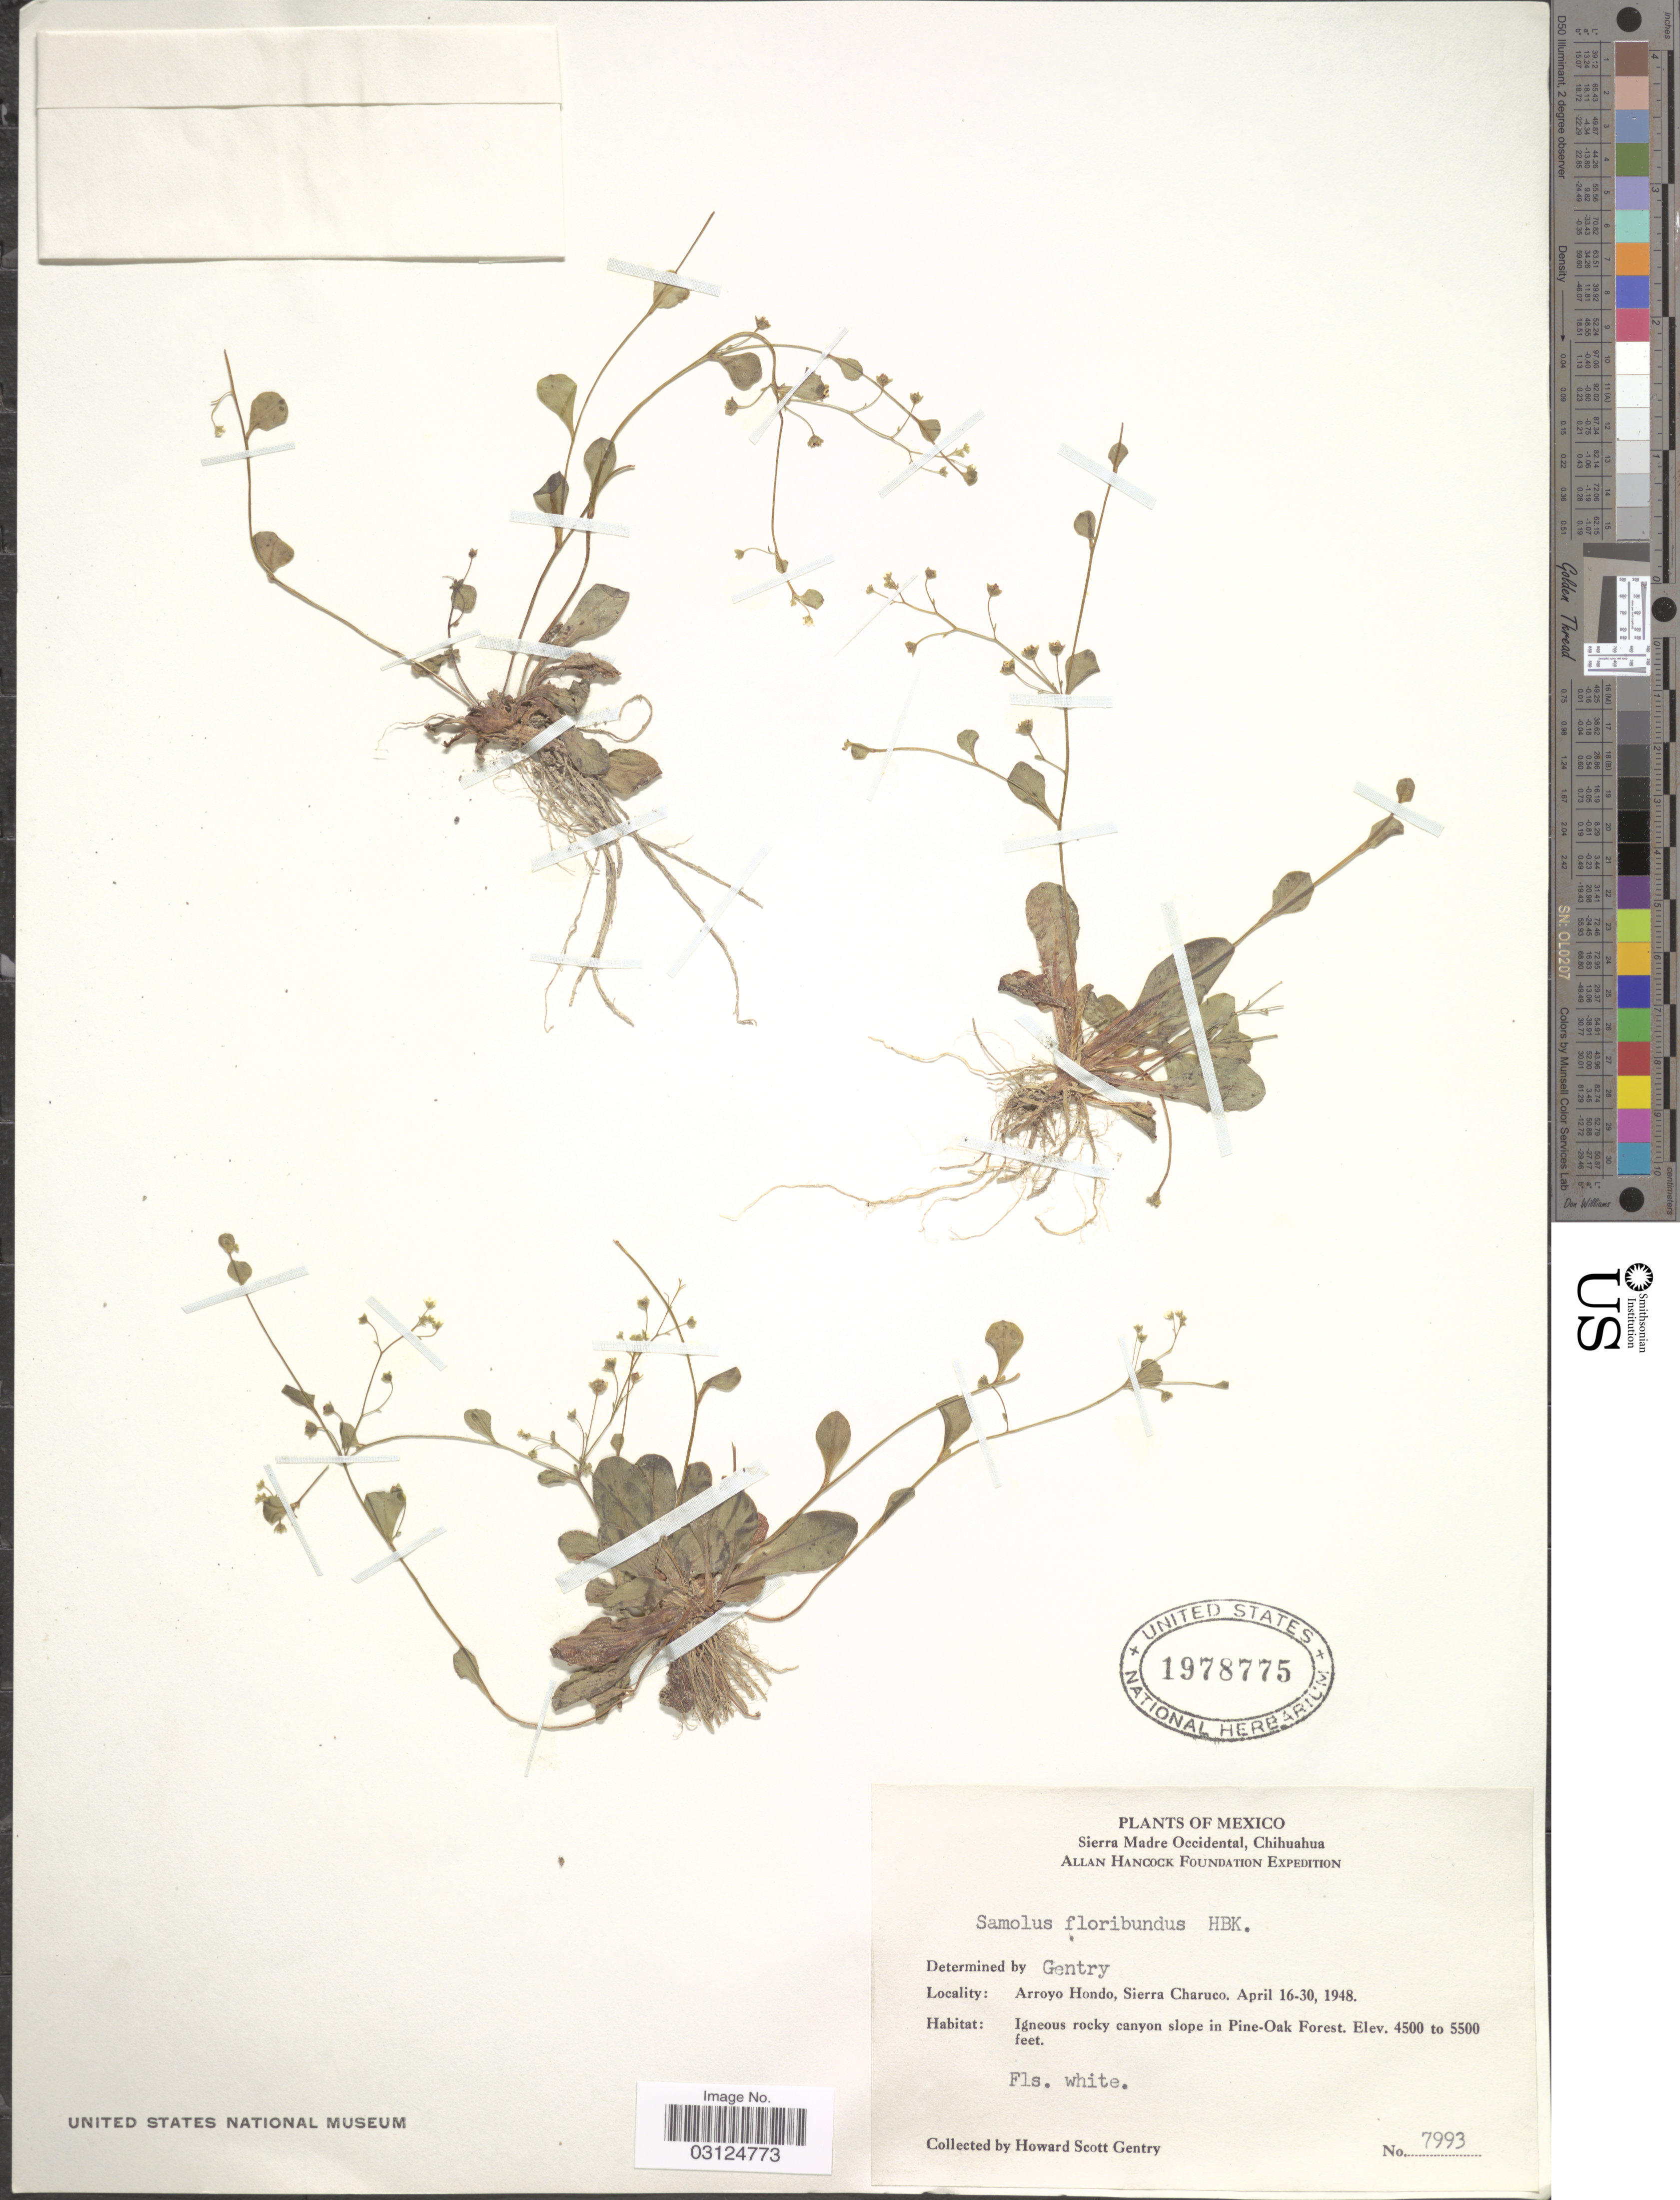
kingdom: Plantae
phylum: Tracheophyta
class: Magnoliopsida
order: Ericales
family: Primulaceae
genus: Samolus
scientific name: Samolus valerandi var. floribundus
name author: (Kunth) R. Knuth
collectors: H. S. Gentry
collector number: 7993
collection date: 1948-04-16/1948-04-30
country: Mexico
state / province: Chihuahua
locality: Sierra Madre Occidental. Arroyo Hondo, Sierra Charuco.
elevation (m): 1372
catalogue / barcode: US 1978775